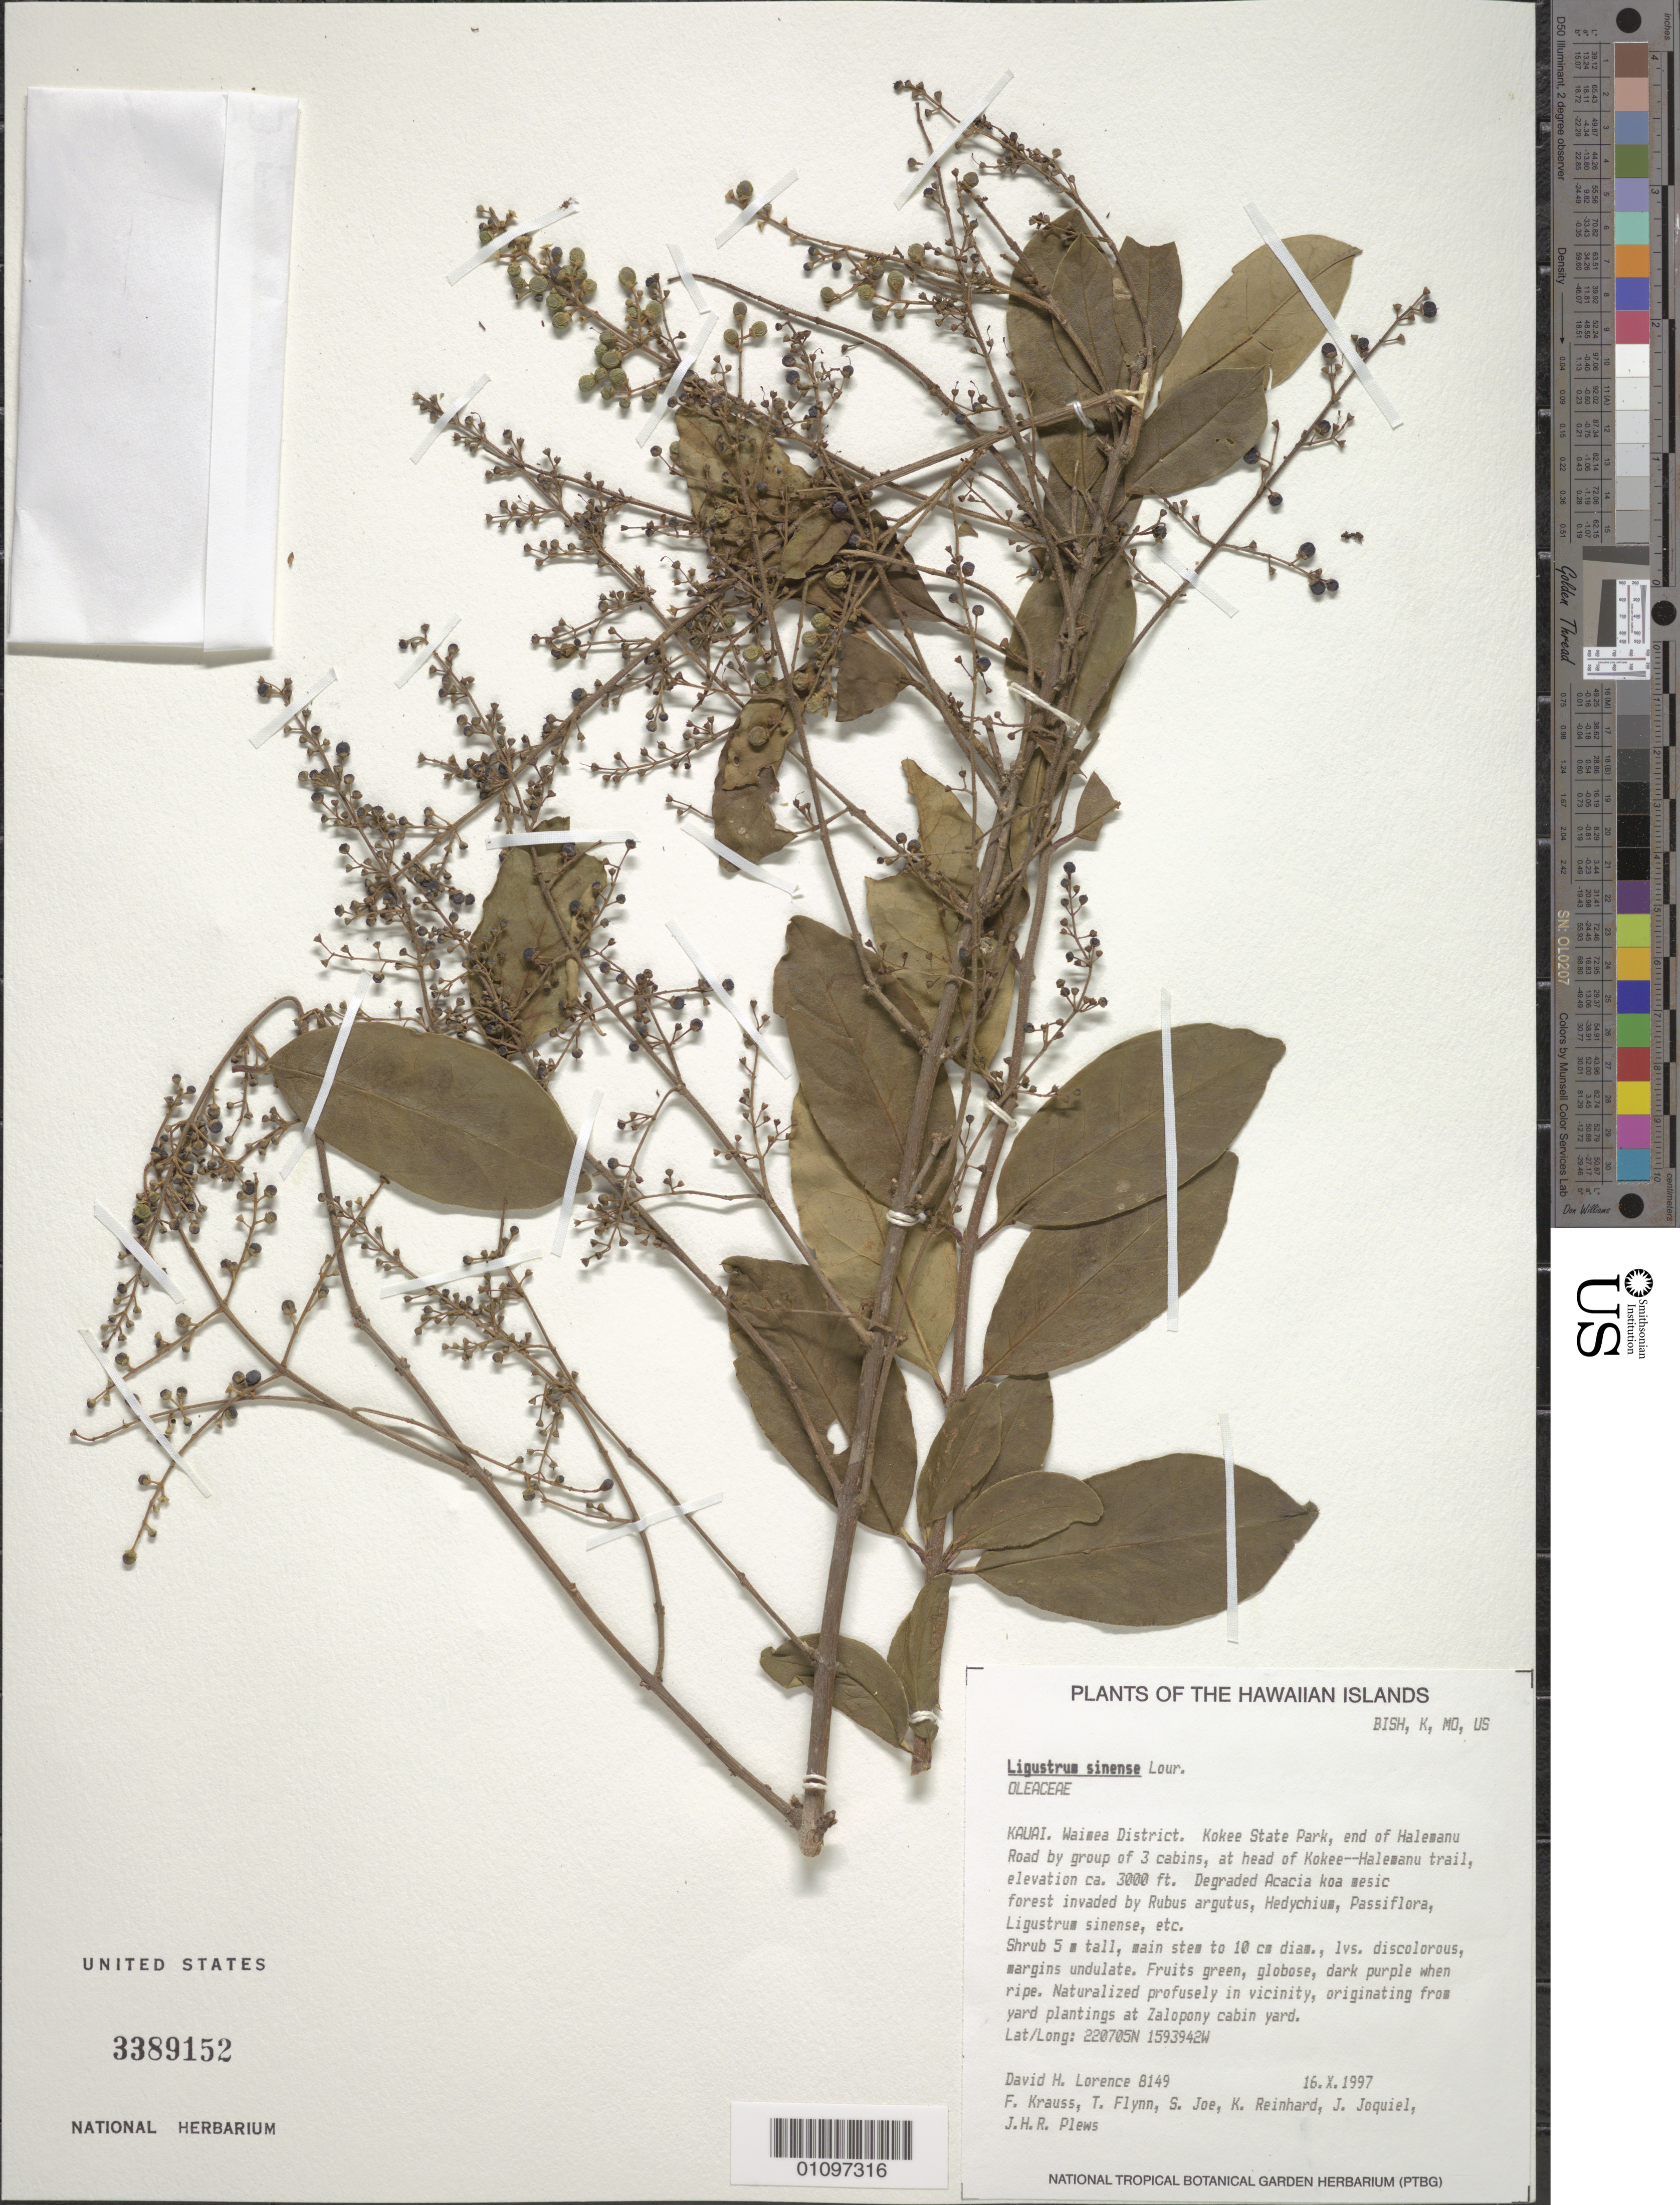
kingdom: Plantae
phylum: Tracheophyta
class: Magnoliopsida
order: Lamiales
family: Oleaceae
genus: Ligustrum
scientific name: Ligustrum sinense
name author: Lour.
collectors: D. Lorence, F. Krauss, T. W. Flynn, S. Joe, K. Reinhard, J. Joquiel & J. Plews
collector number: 8149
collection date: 1997-10-16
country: United States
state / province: Hawaii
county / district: Kauai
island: Kaua'i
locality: Waimea District. Kokee State Park, end of Halemanu Road by group of 3 cabins, at head of Kokee-Halemanu Trail.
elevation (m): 914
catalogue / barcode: US 3389152